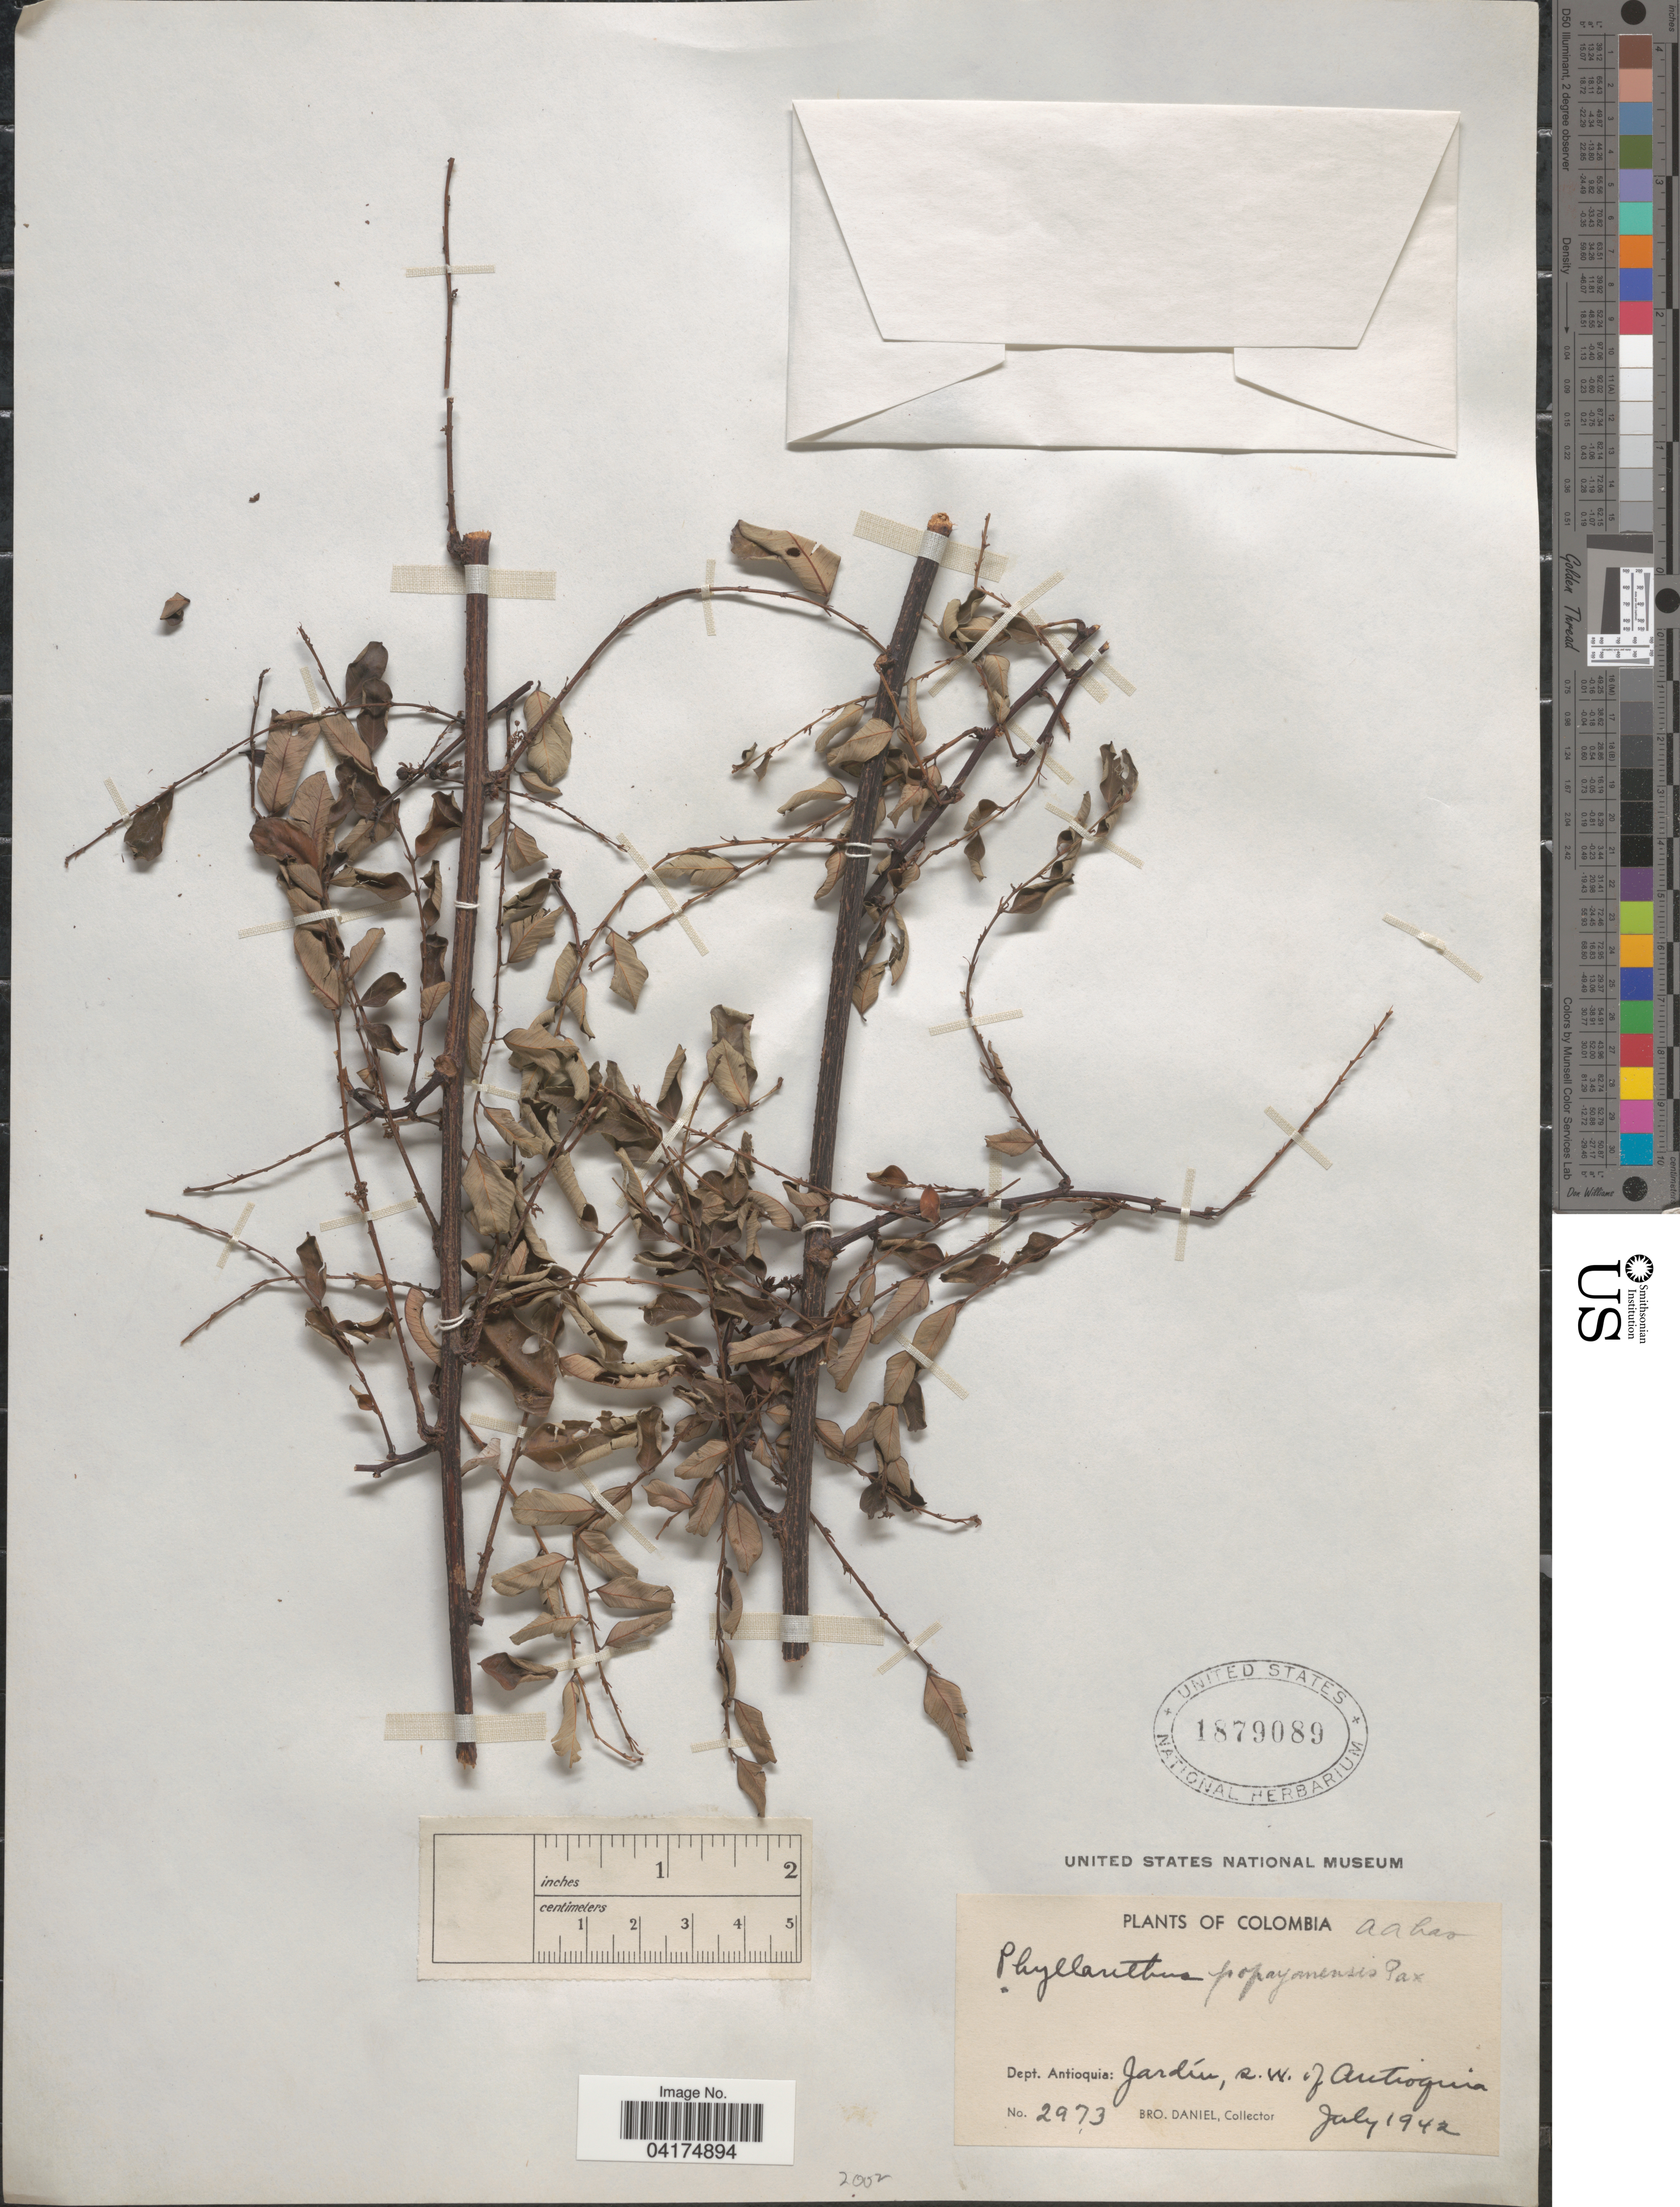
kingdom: Plantae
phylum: Tracheophyta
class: Magnoliopsida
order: Malpighiales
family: Phyllanthaceae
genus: Phyllanthus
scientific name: Phyllanthus popayanensis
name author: Pax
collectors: Bro. Daniel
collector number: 2973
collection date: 1942-07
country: Colombia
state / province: Antioquia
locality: Dept. Antioquia: Jardín, s. w. of Antioquia.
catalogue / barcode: US 1879089